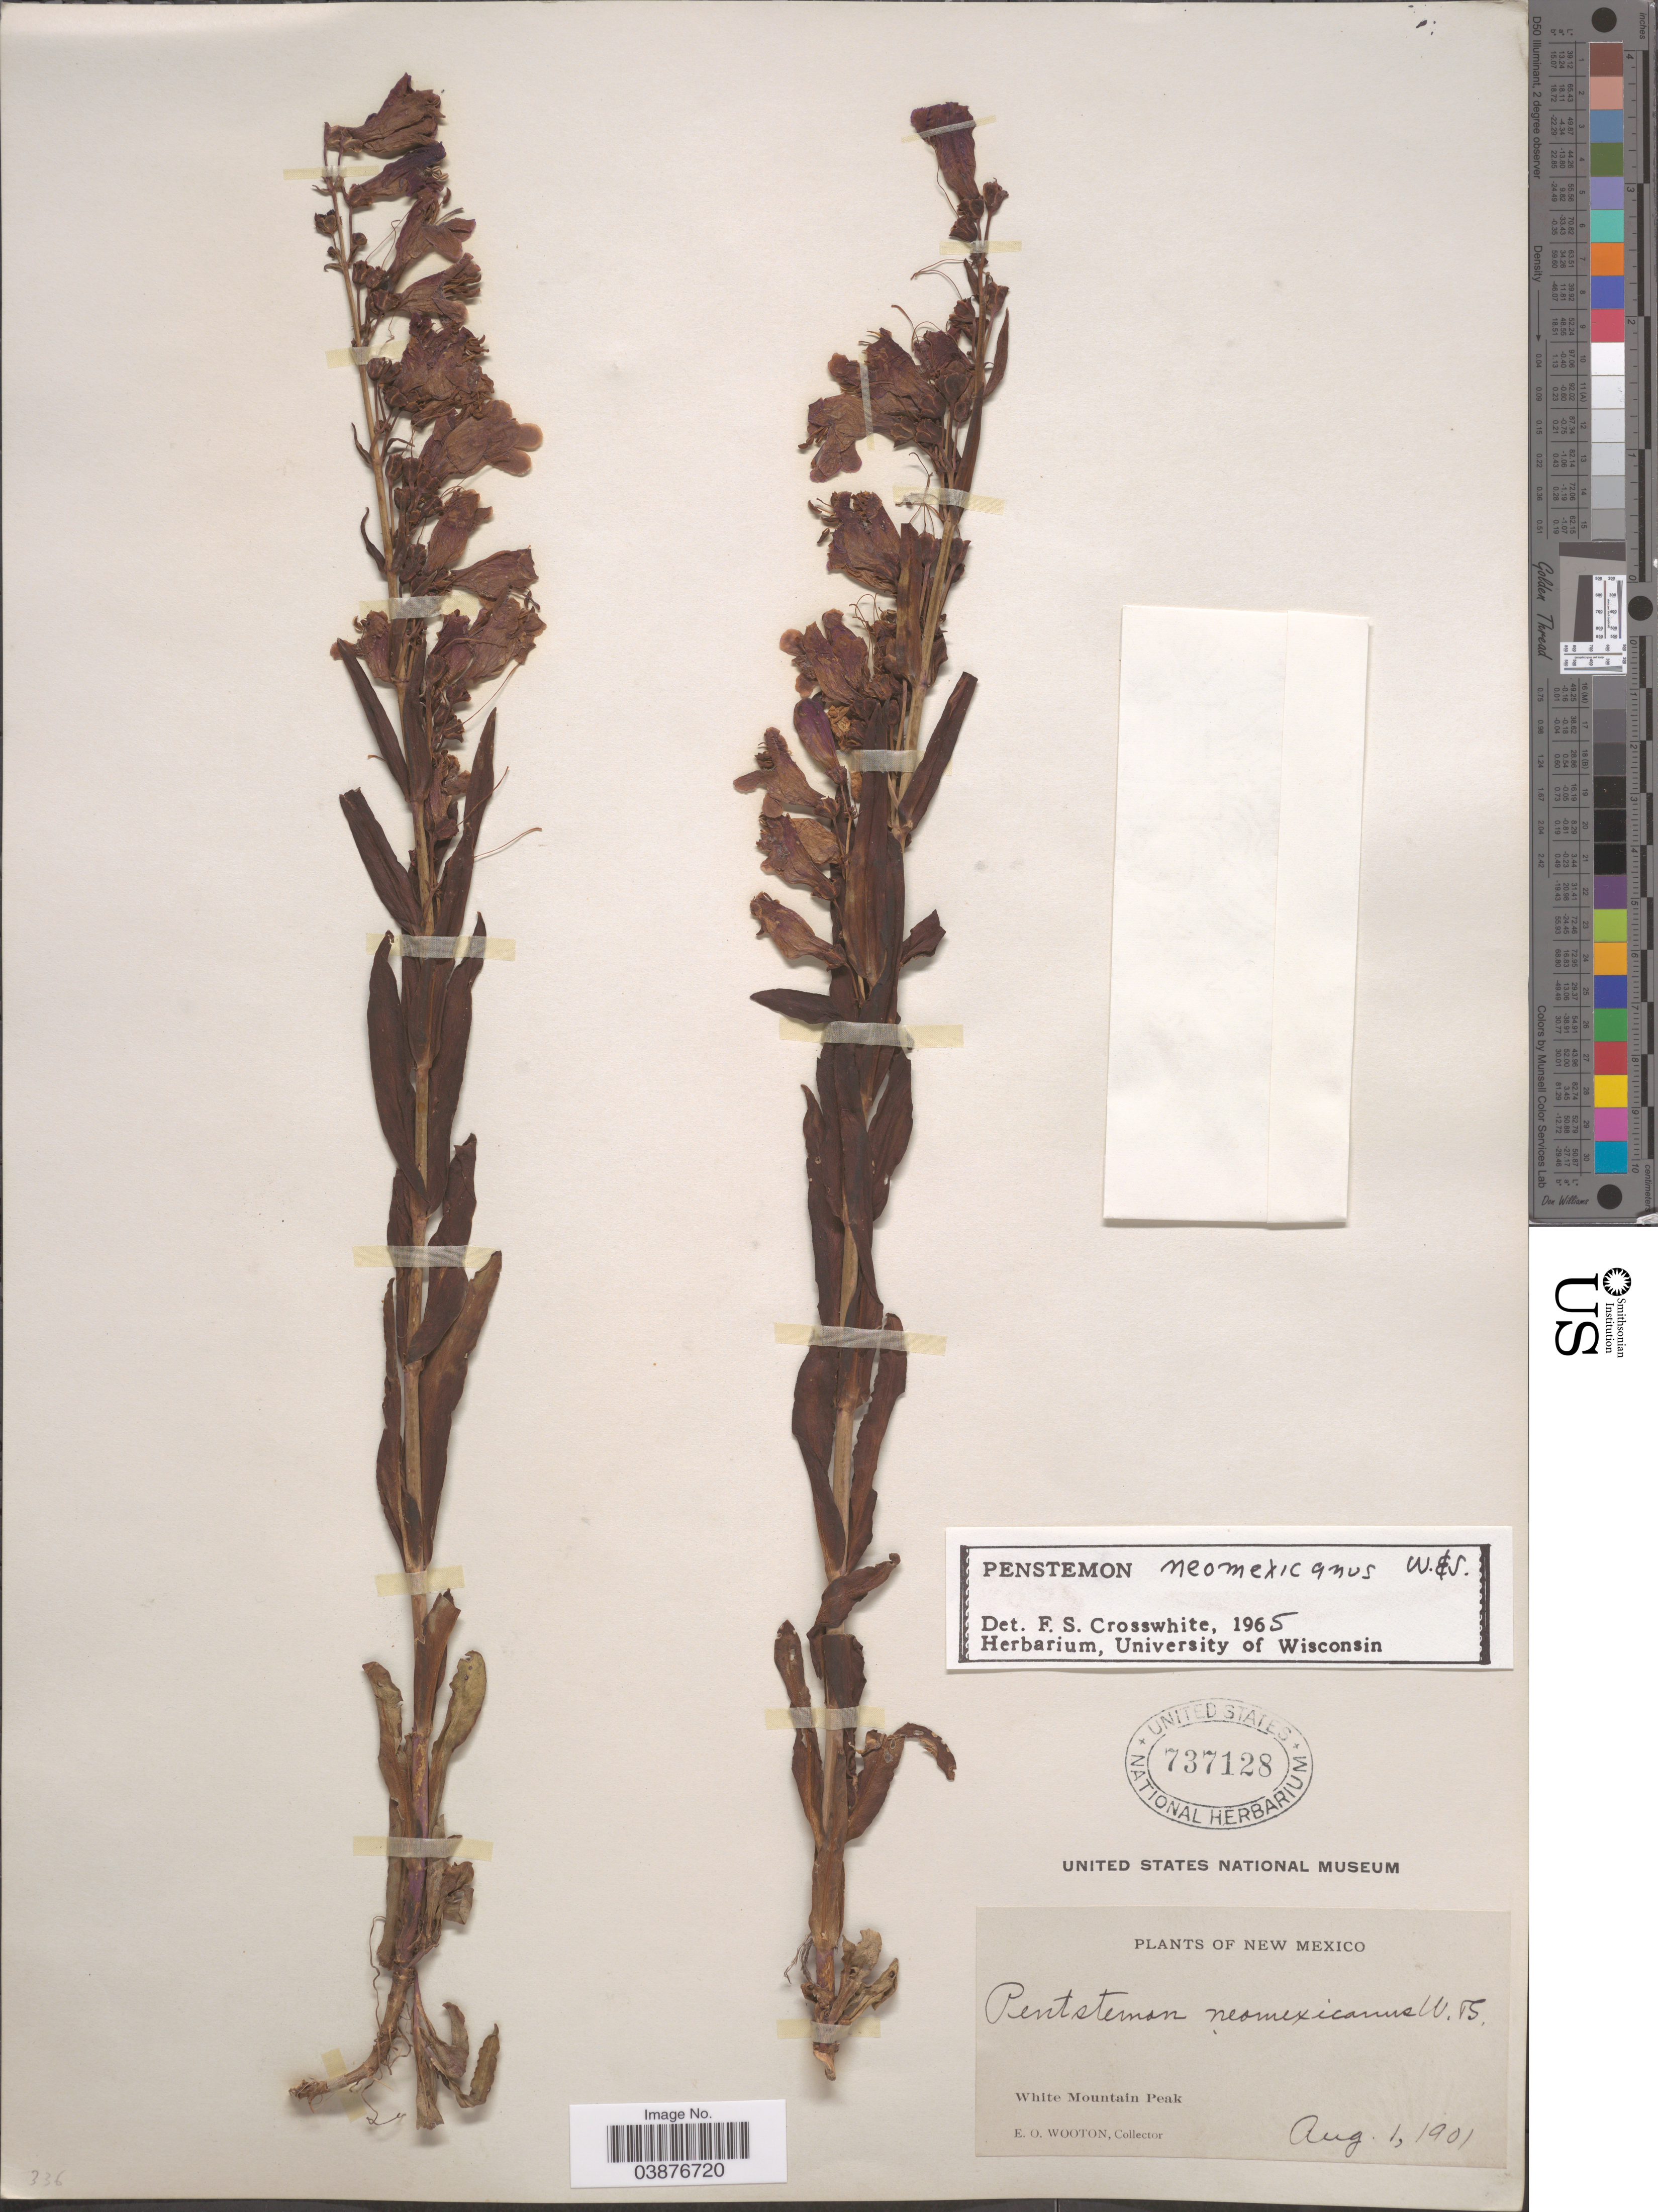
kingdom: Plantae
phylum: Tracheophyta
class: Magnoliopsida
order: Lamiales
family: Plantaginaceae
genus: Penstemon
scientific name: Penstemon neomexicanus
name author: Wooton & Standl.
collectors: E. O. Wooton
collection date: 1901-08-01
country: United States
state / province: New Mexico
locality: White Mountain Peak.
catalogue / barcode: US 737128